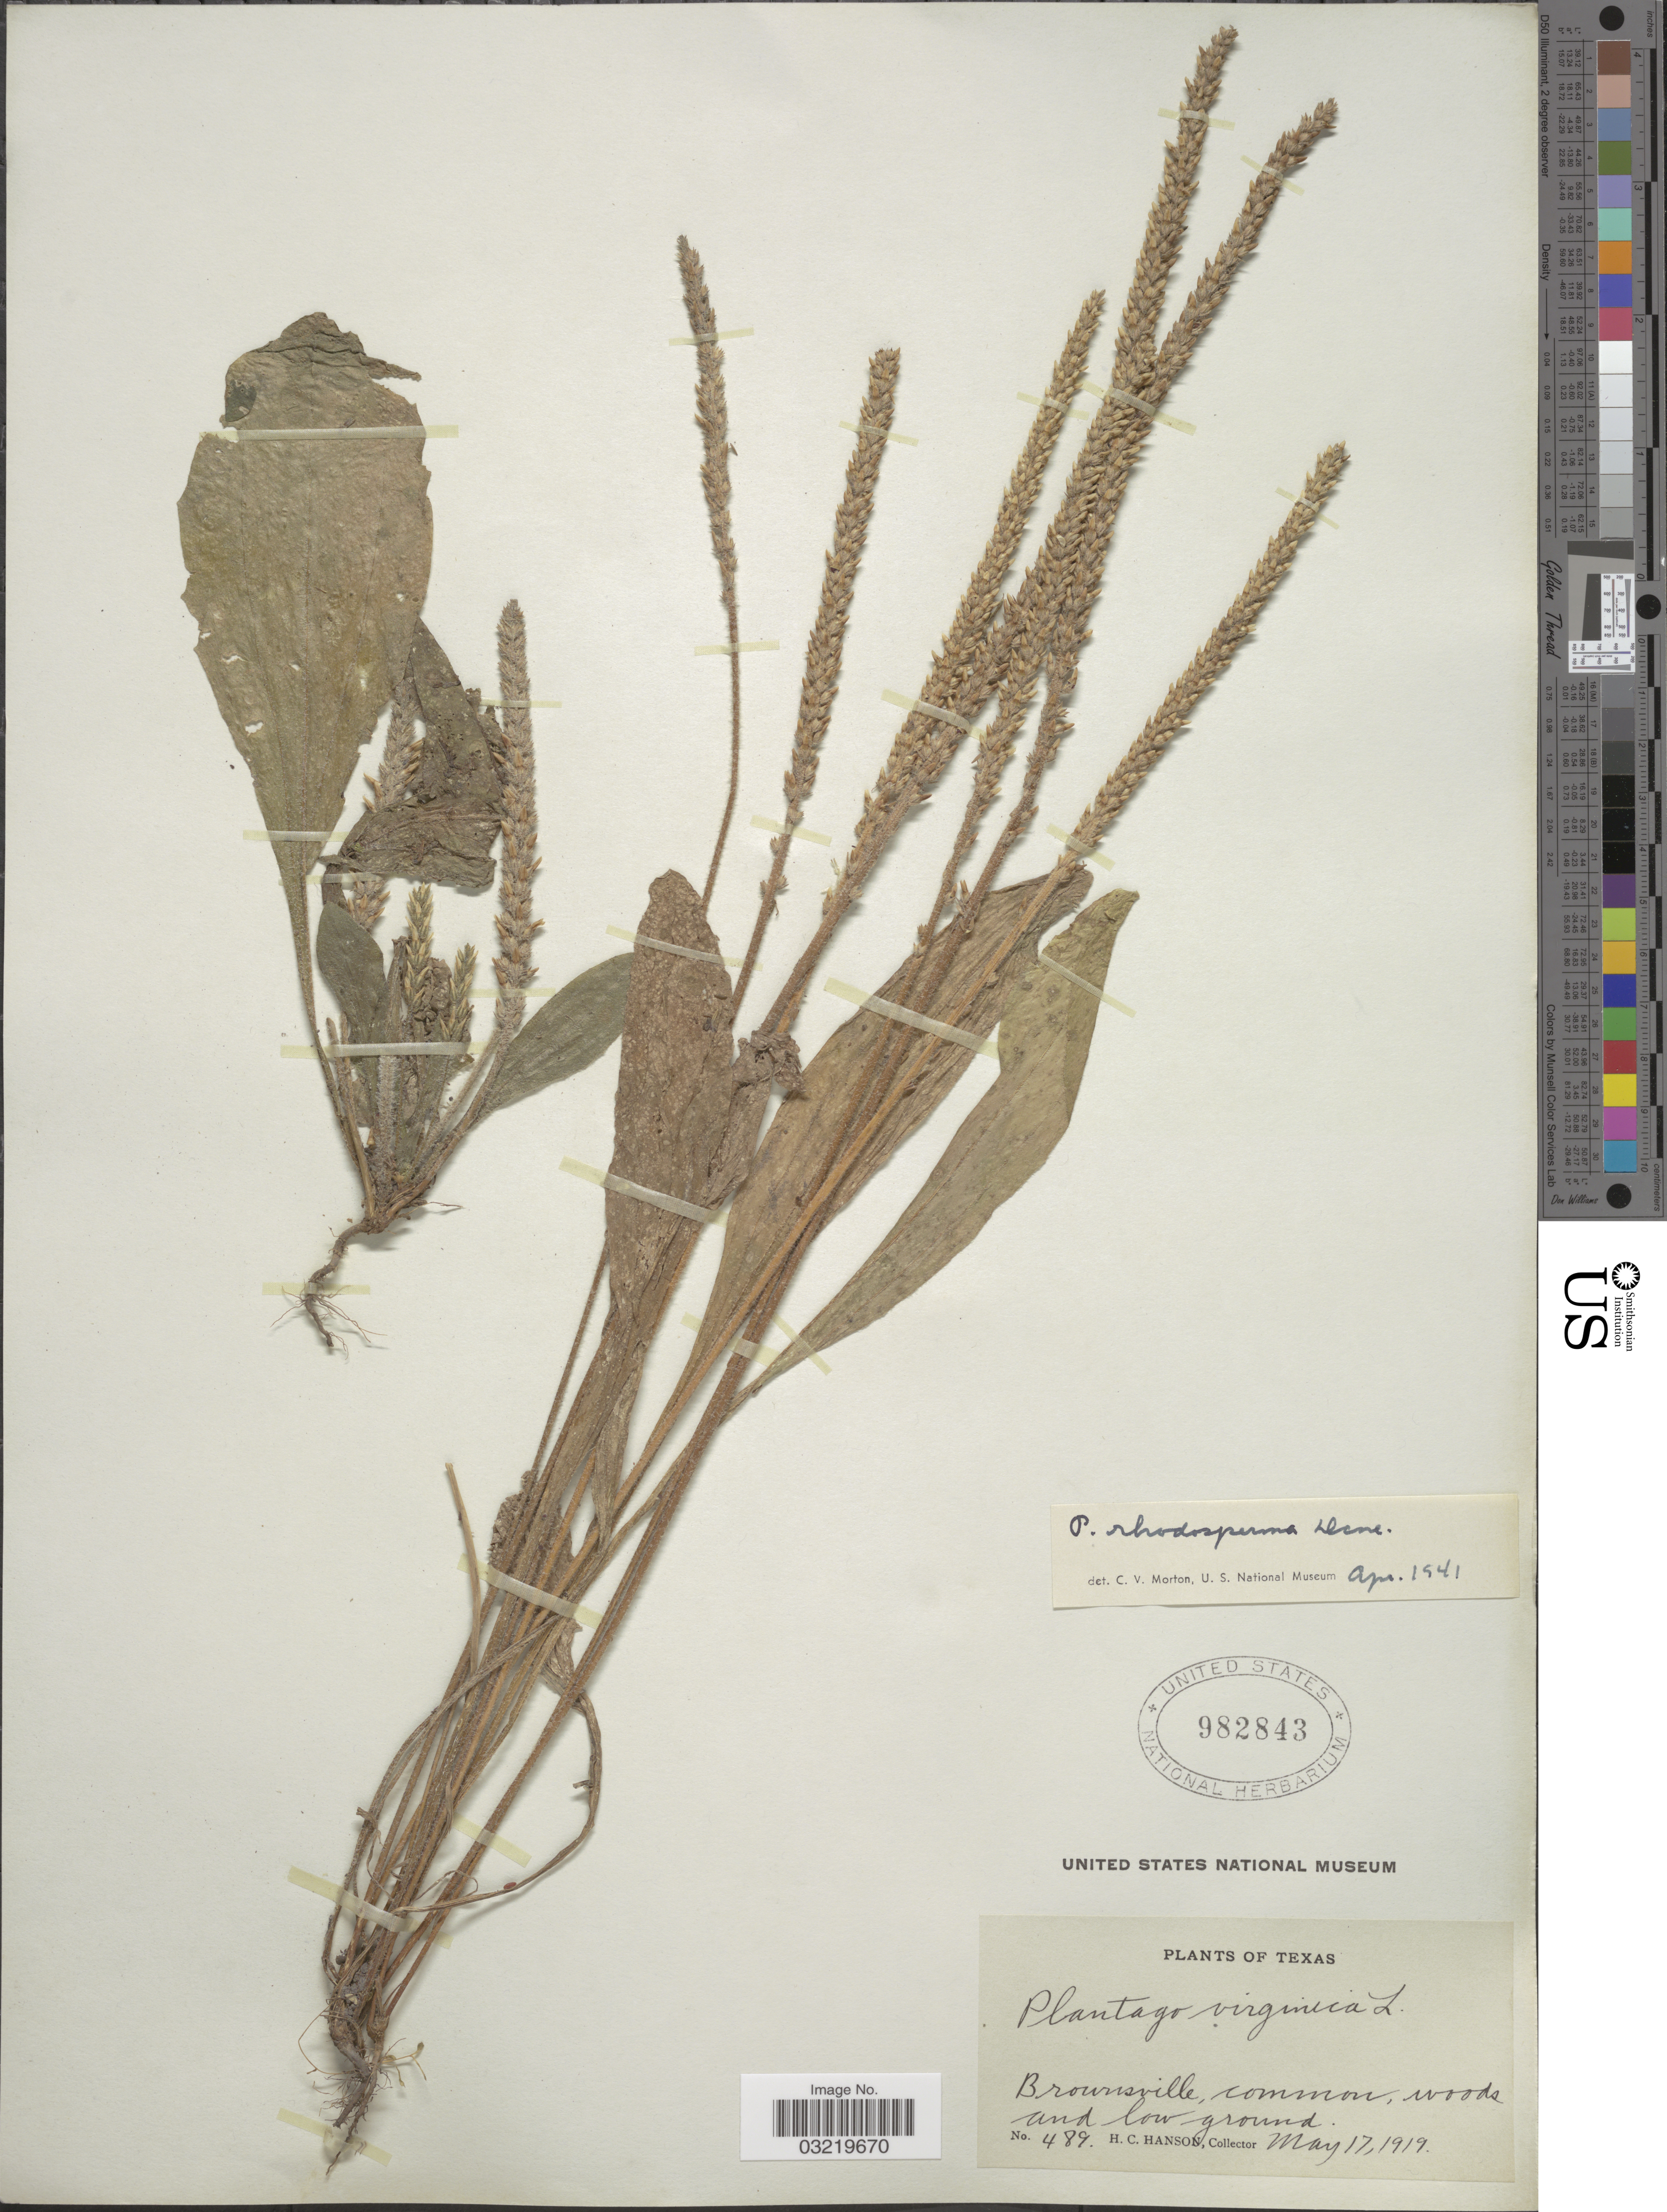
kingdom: Plantae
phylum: Tracheophyta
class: Magnoliopsida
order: Lamiales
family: Plantaginaceae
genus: Plantago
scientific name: Plantago rhodosperma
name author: Decne.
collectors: H. Hanson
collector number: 489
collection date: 1919-05-17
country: United States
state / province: Texas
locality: Brownsville.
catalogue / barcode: US 982843